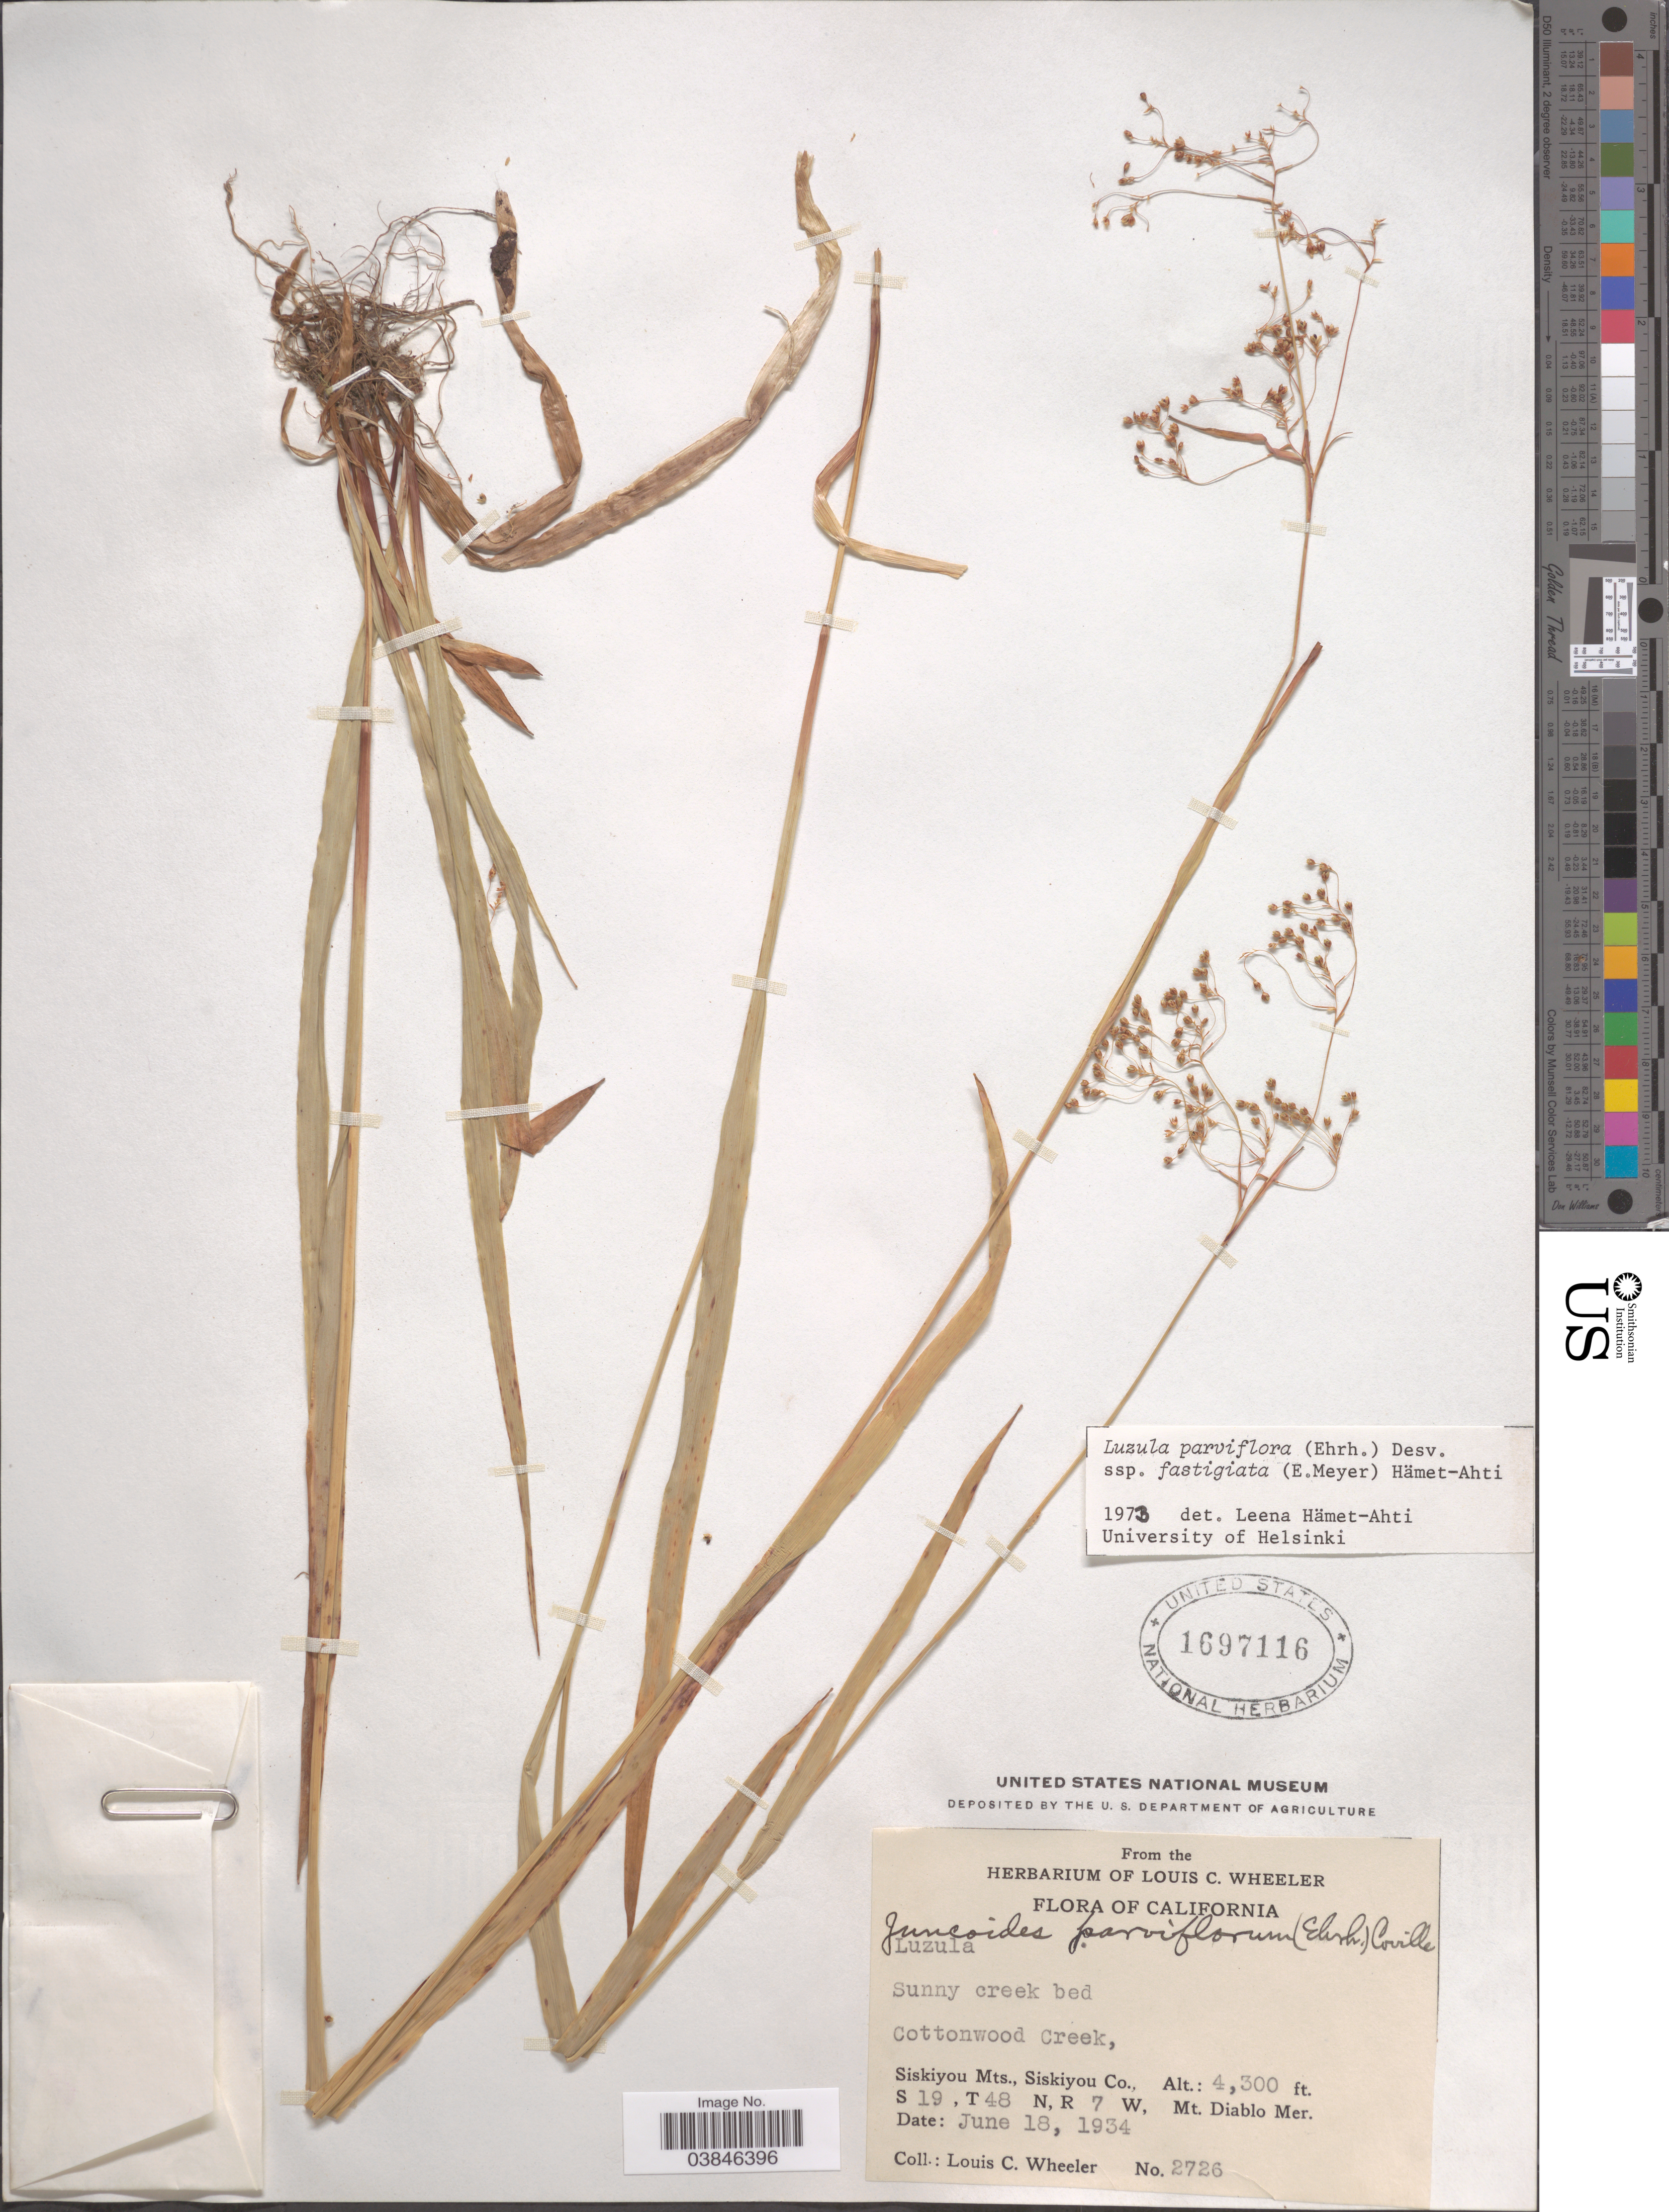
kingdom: Plantae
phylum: Tracheophyta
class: Liliopsida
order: Poales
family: Juncaceae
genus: Luzula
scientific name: Luzula parviflora subsp. fastigiata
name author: Buchenau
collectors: L. C. Wheeler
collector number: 2726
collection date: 1934-06-18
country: United States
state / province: California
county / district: Siskiyou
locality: Cottonwood Creek, Siskiyou Mts., Siskiyou Co., S 19, T 48 N, R 7 W, Mt. Diablo Mer.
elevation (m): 1311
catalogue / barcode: US 1697116